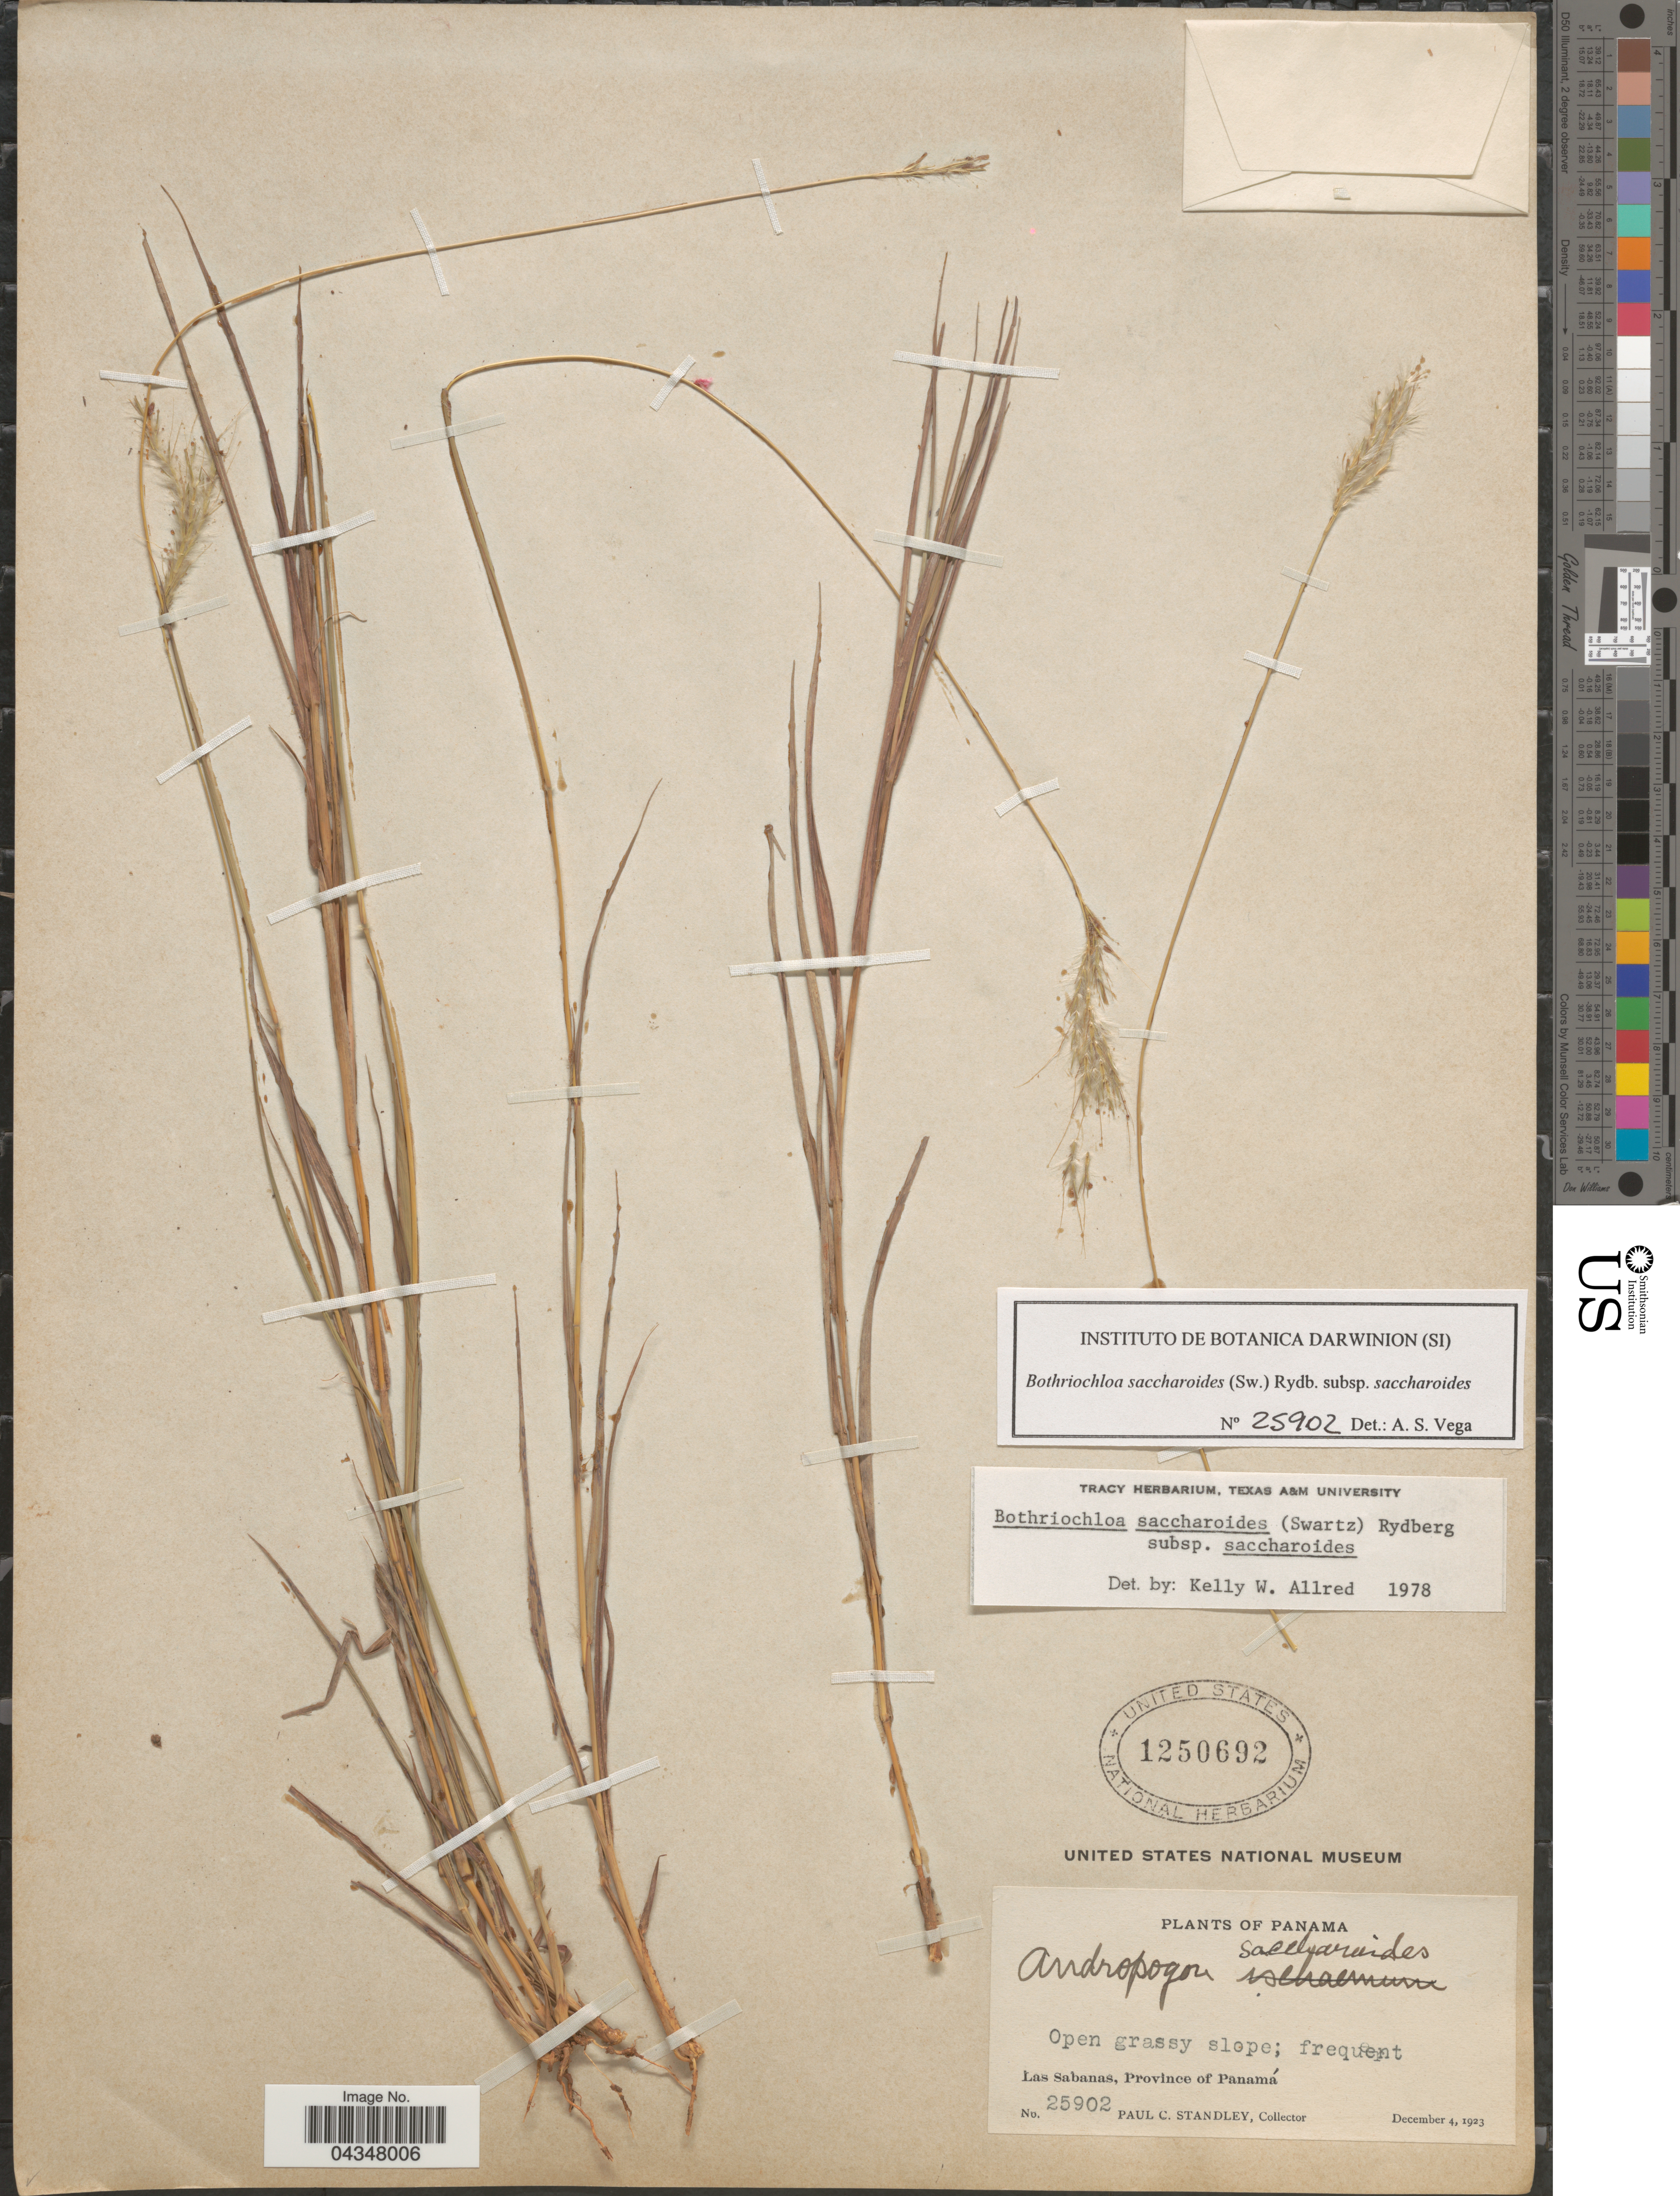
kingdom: Plantae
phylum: Tracheophyta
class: Liliopsida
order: Poales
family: Poaceae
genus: Bothriochloa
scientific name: Bothriochloa saccharoides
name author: (Sw.) Rydb.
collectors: P. C. Standley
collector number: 25902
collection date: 1923-12-04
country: Panama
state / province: Panamá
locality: Las Sabanas, Province of Panamá.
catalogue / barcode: US 1250692